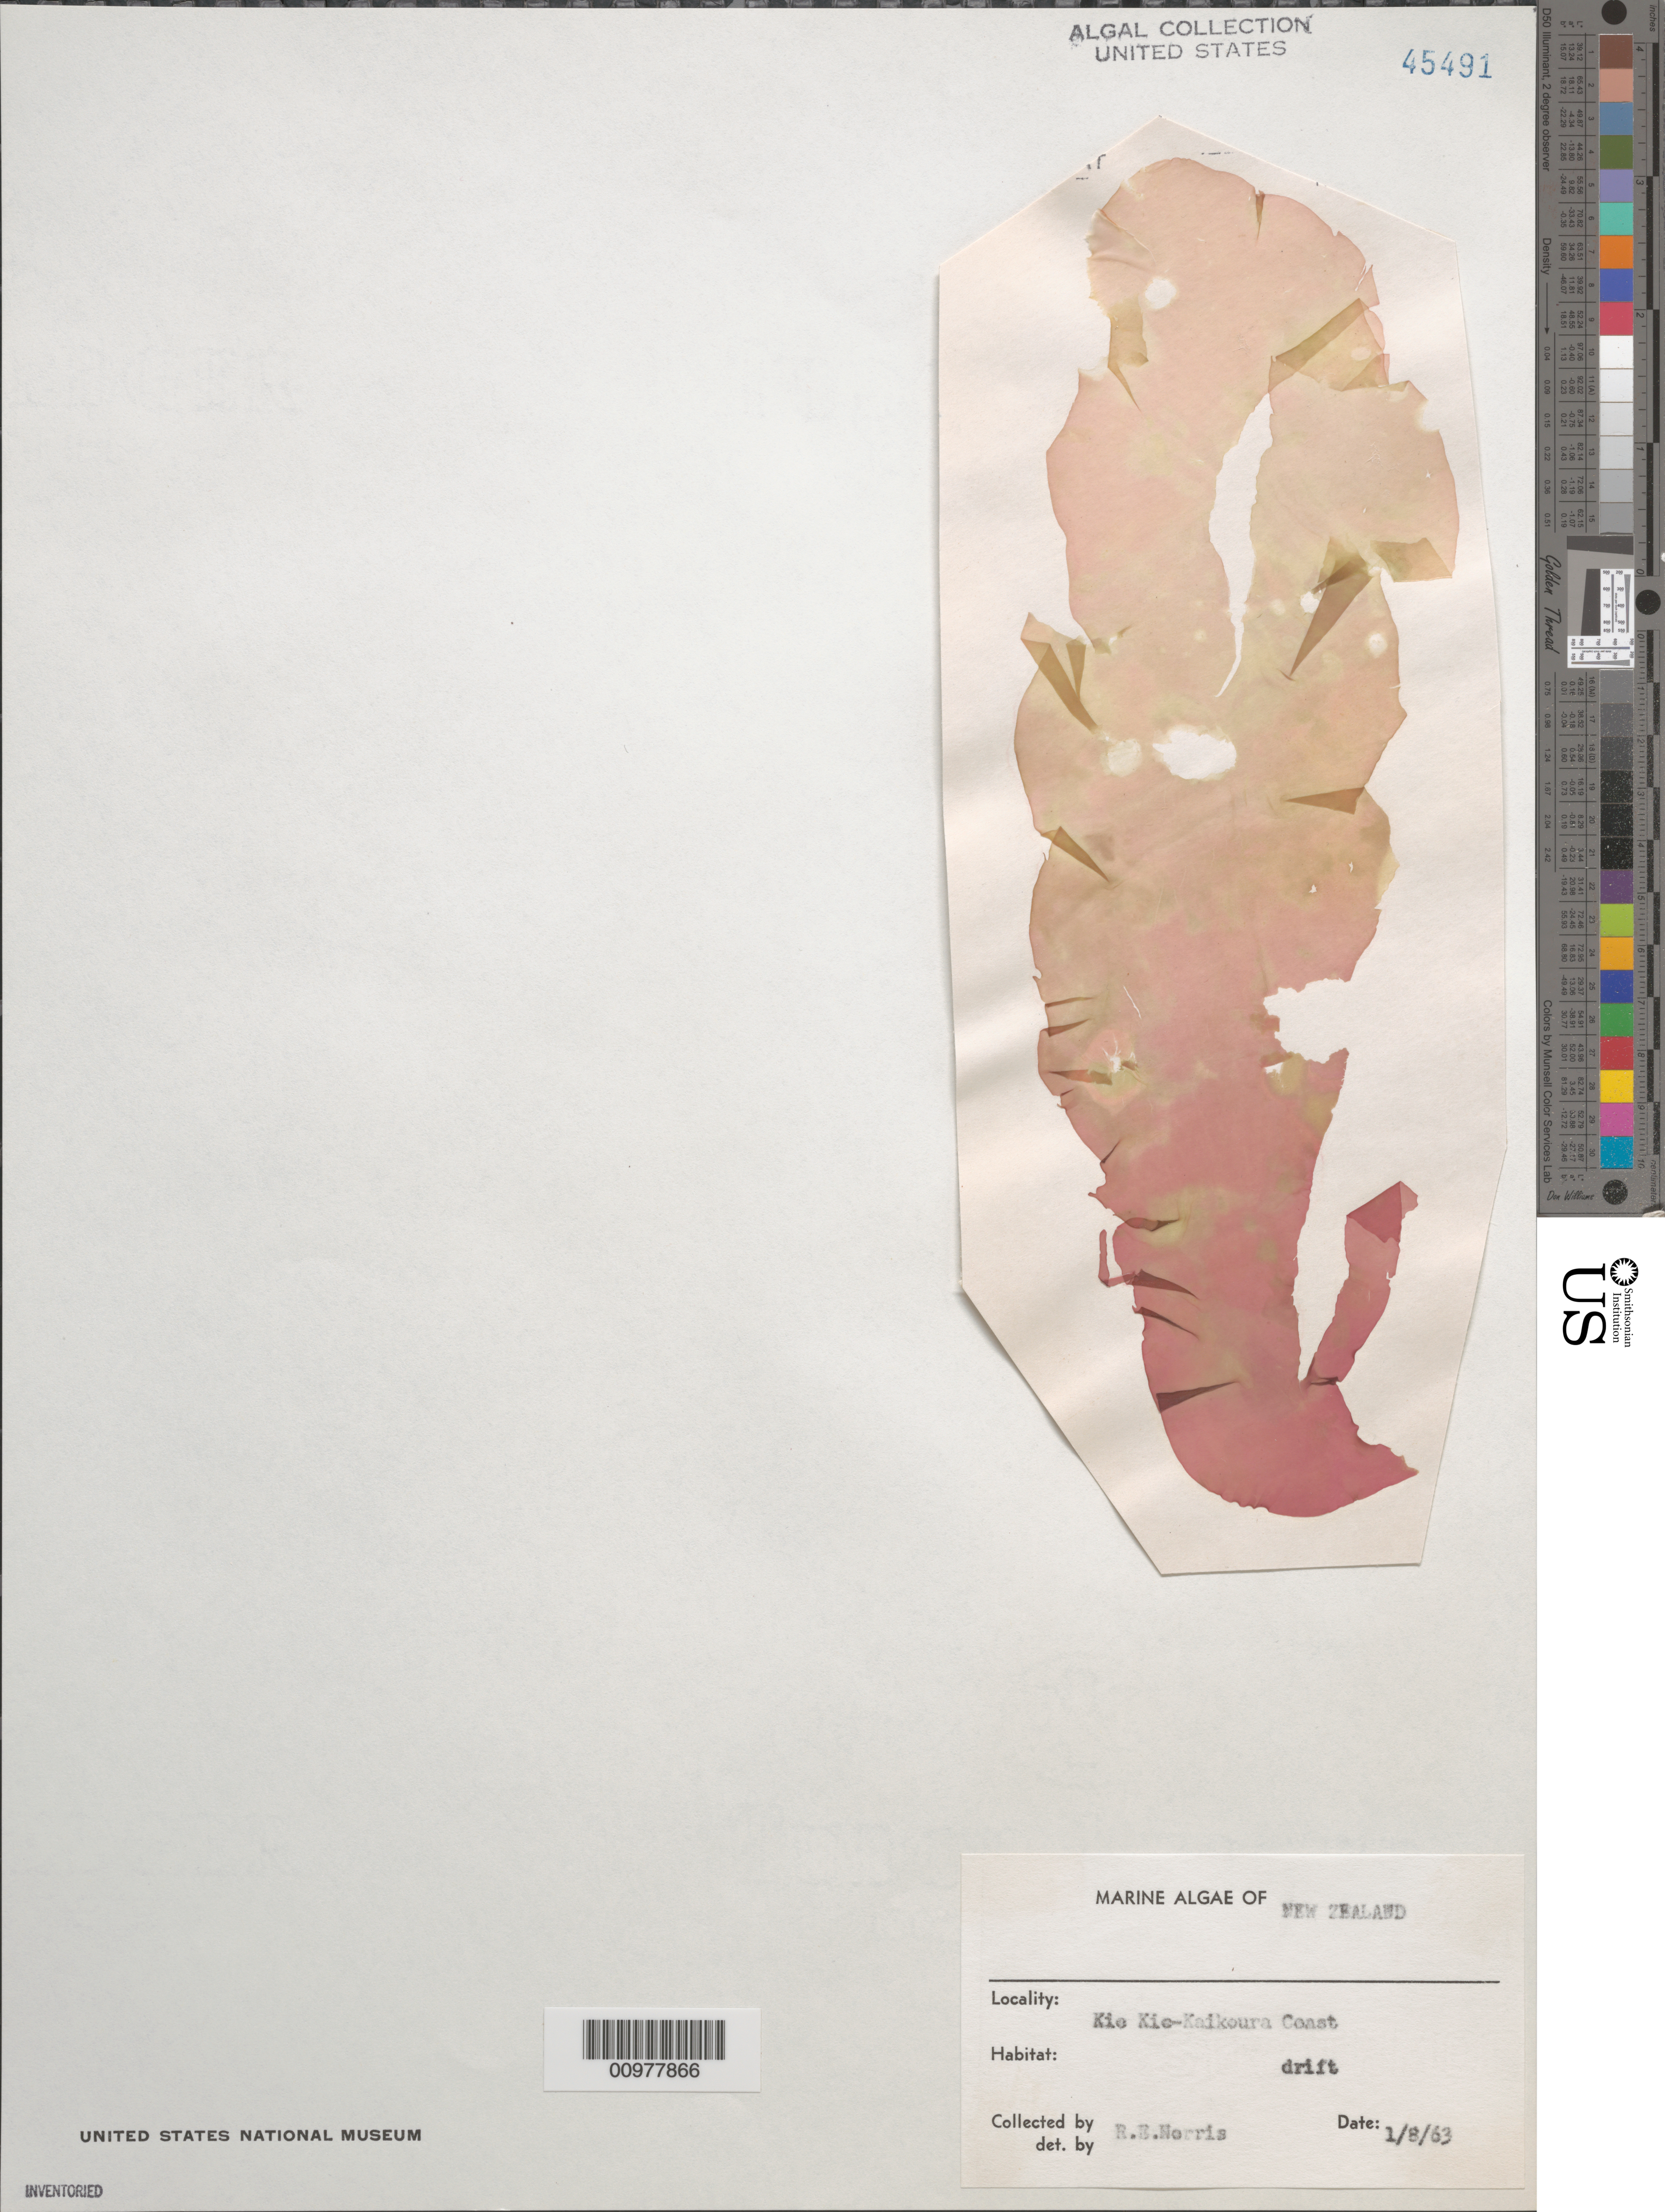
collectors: R. E. Norris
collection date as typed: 08 Jan 1963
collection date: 1963-01-08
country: New Zealand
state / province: Canterbury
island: South Island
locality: Kie Kie-Kaikoura Coast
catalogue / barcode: US 45491